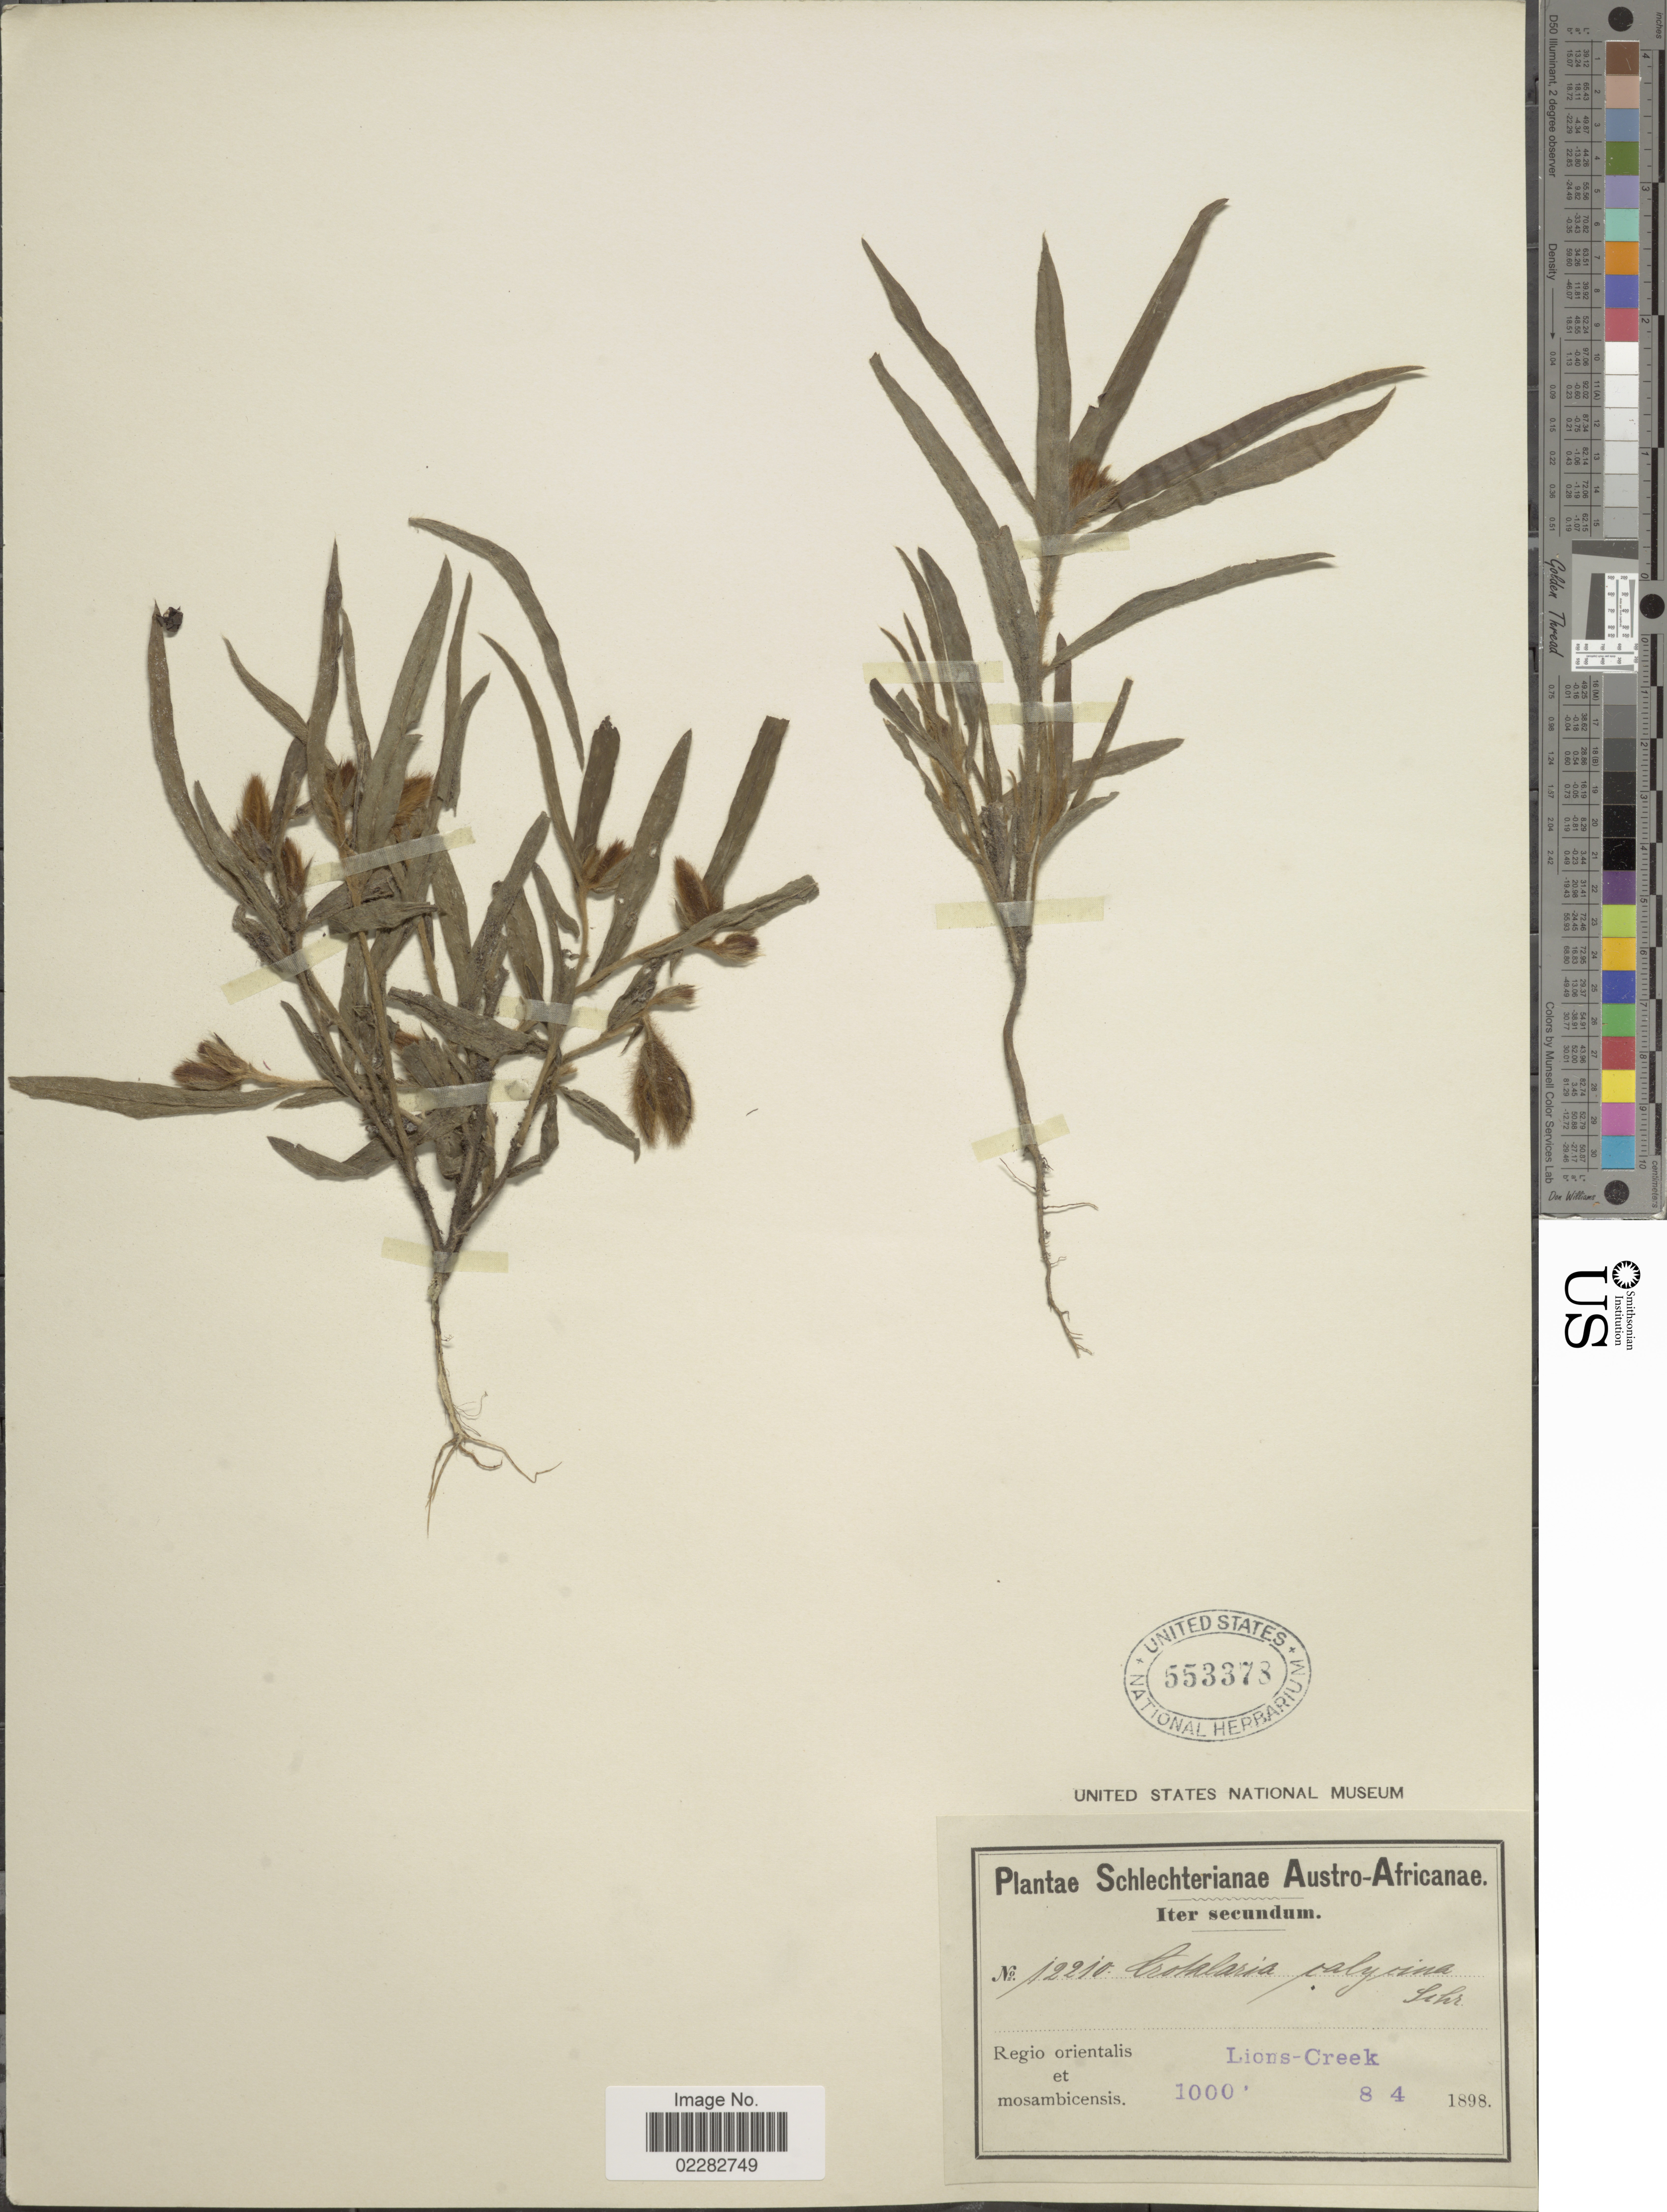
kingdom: Plantae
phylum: Tracheophyta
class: Magnoliopsida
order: Fabales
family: Fabaceae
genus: Crotalaria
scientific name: Crotalaria calycina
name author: Schrank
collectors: Schlechter, --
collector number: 12210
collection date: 1898-04-08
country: Mozambique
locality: Austro-Africanae, Iter secundum, Lions-Creek, regio orientalis et mosambicensis.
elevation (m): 305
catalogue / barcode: US 553378